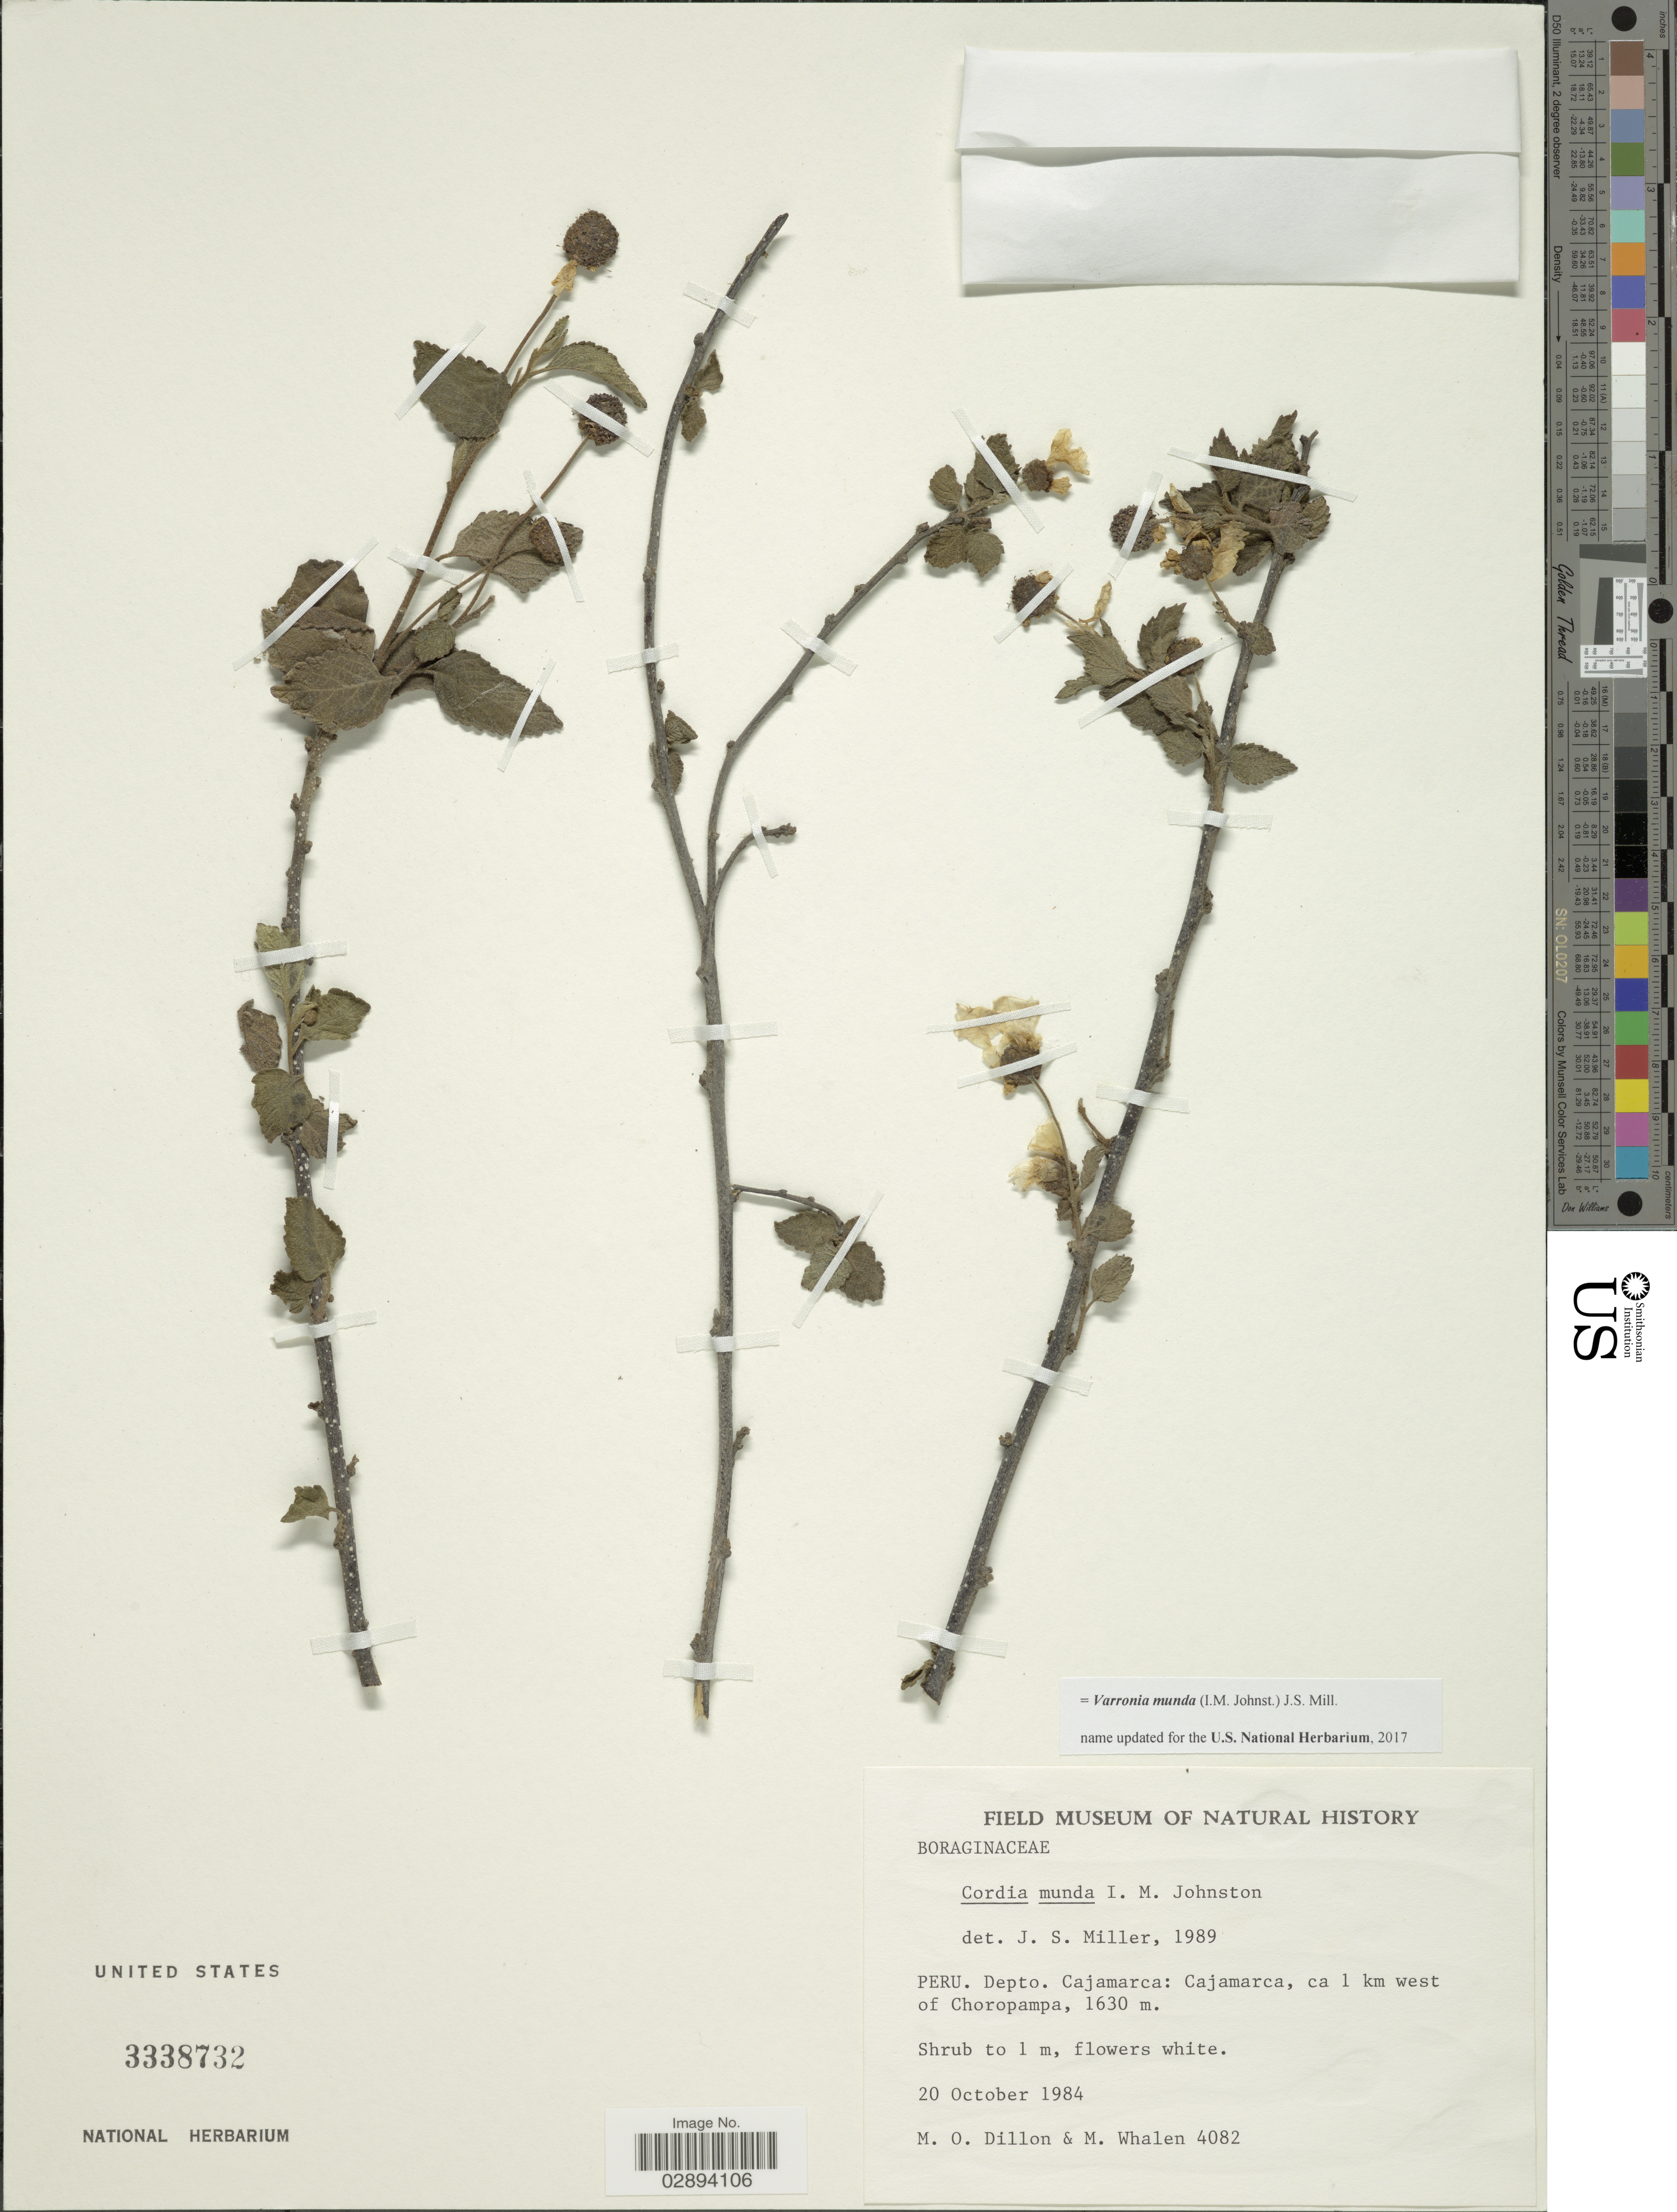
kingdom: Plantae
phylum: Tracheophyta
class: Magnoliopsida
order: Boraginales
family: Cordiaceae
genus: Varronia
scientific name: Varronia munda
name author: (I.M. Johnst.) J.S. Mill.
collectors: M. O. Dillon & M. Whalen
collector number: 4082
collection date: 1984-10-20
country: Peru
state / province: Cajamarca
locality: Depto. Cajamarca, Cajamarca, ca. 1 km west of Choropampa.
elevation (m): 1630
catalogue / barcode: US 3338732